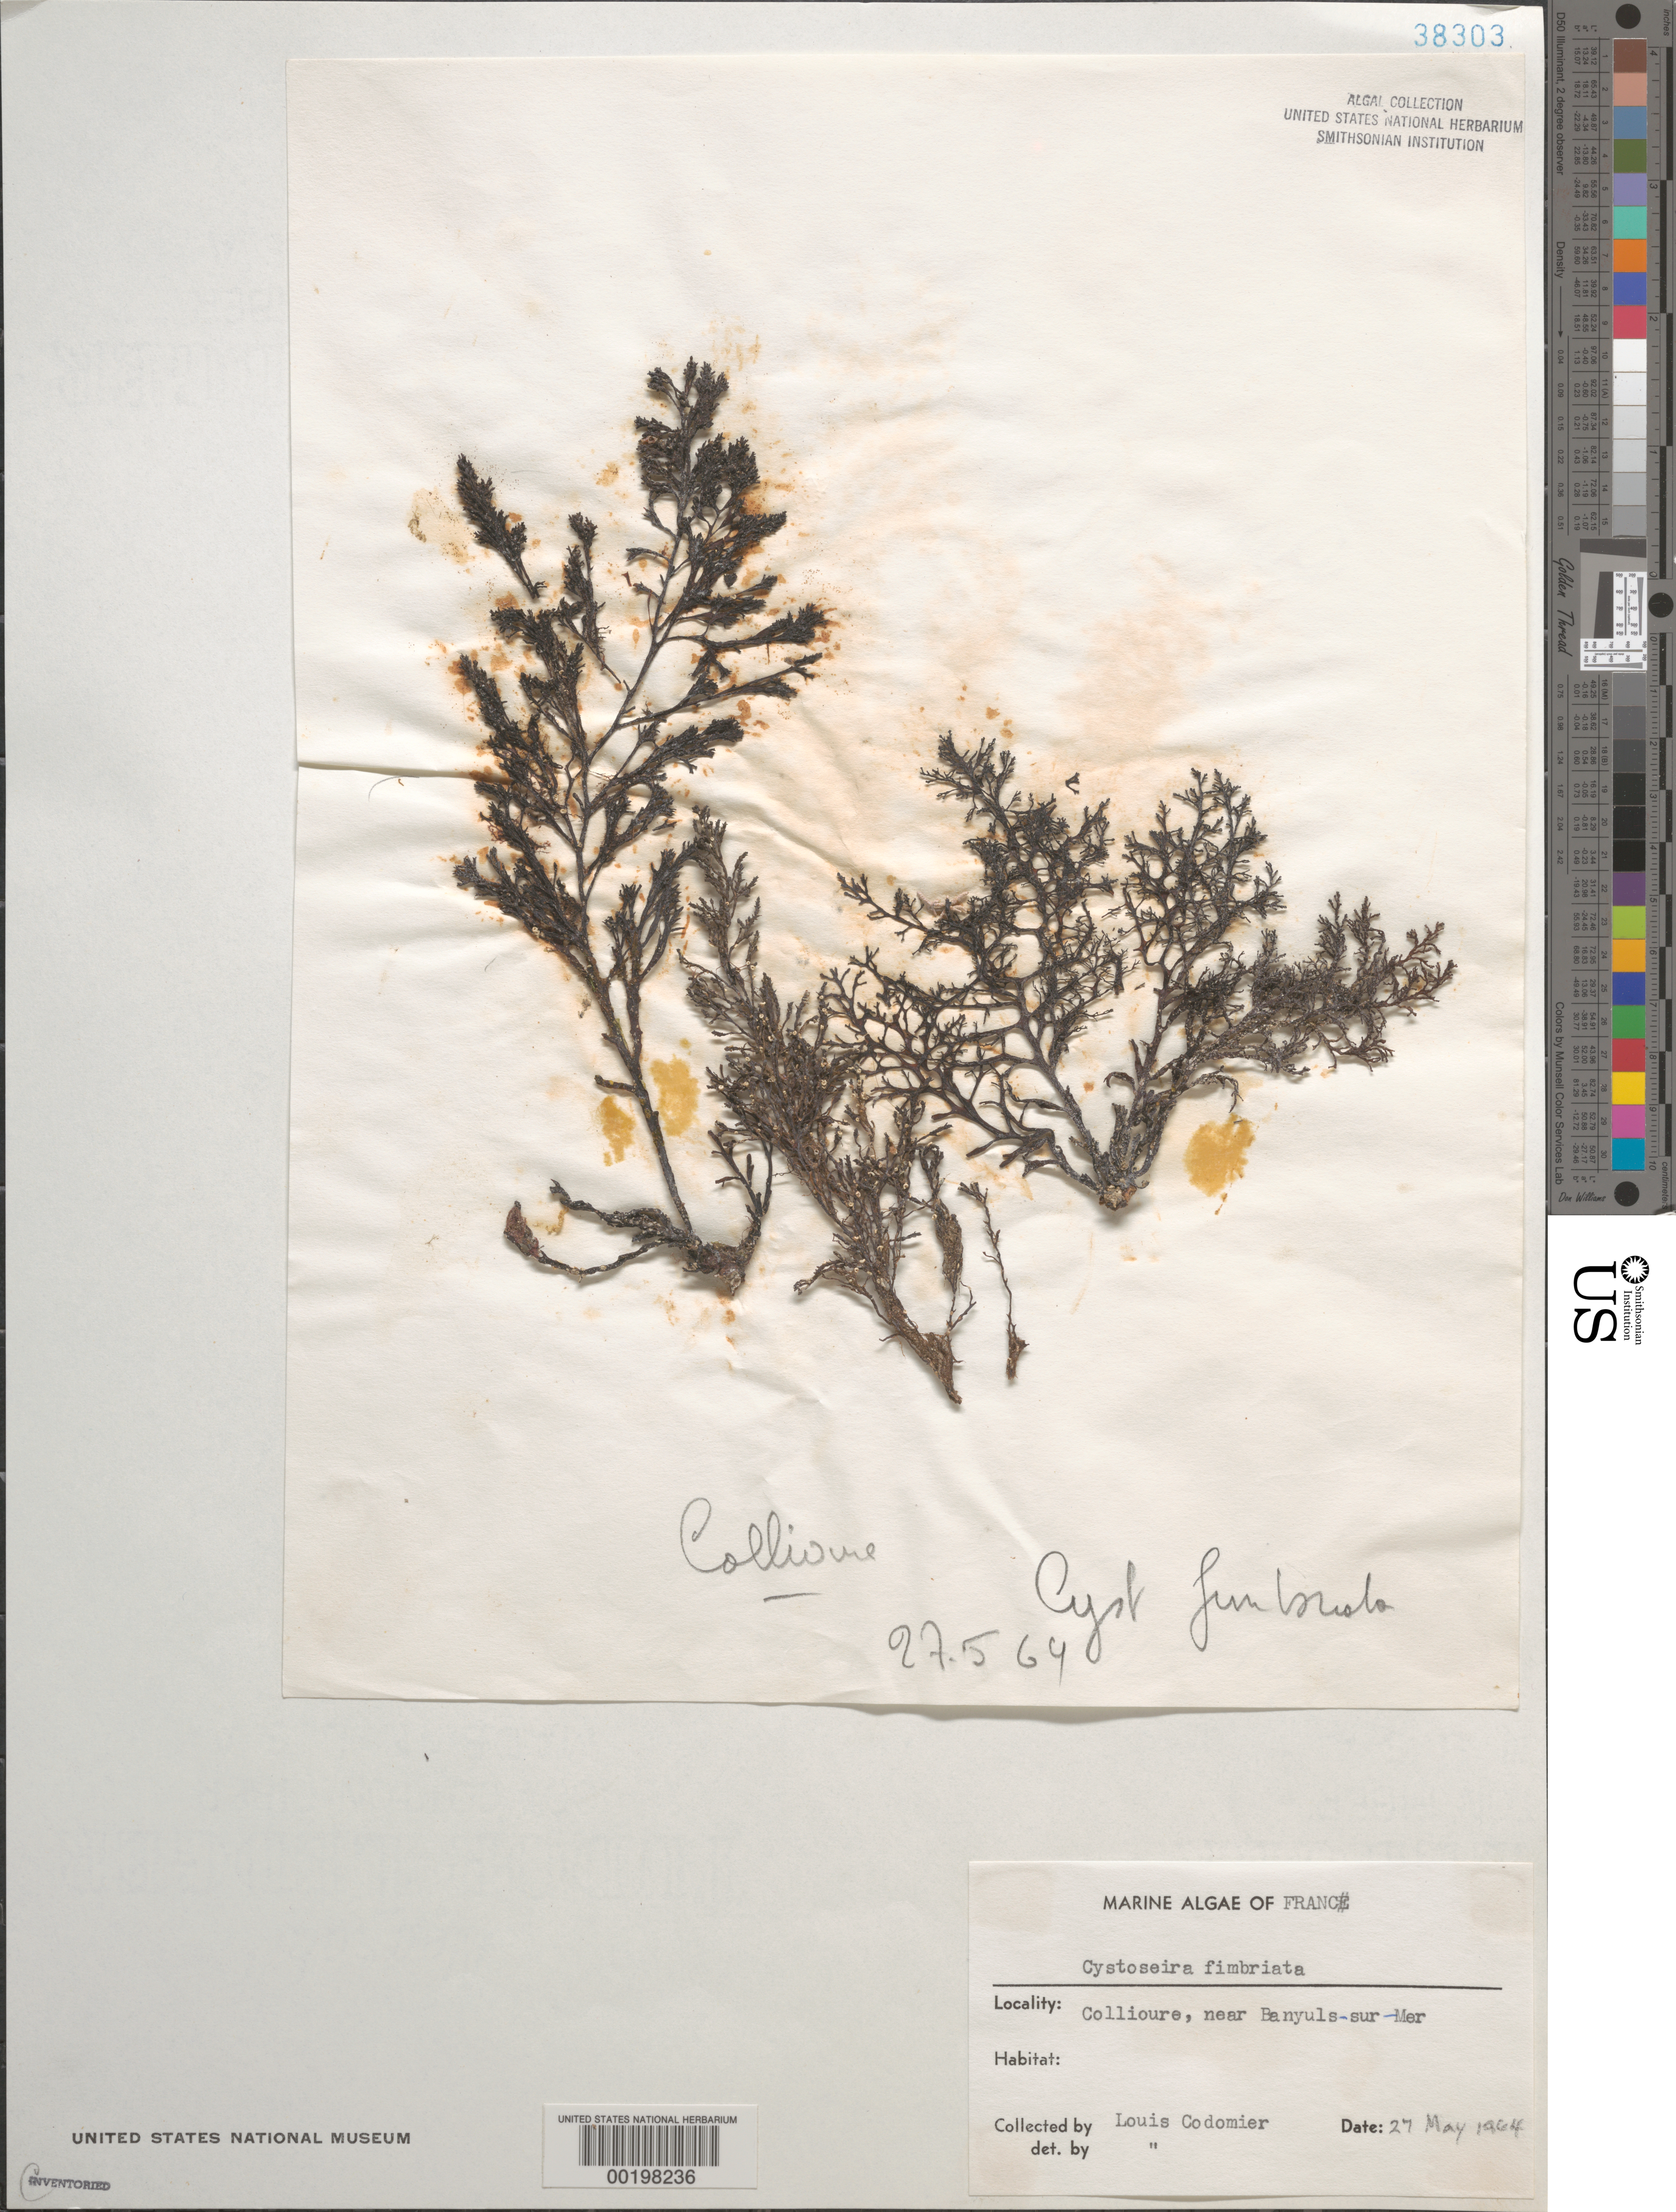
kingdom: Chromista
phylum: Ochrophyta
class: Phaeophyceae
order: Fucales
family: Sargassaceae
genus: Cystoseira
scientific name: Cystoseira compressa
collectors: L. Codomier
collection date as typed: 27 May 1964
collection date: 1964-05-27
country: France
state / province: Occitanie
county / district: Pyrénées-Orientales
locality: Collioure, near Banyuls-sur-Mer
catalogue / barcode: US 38303